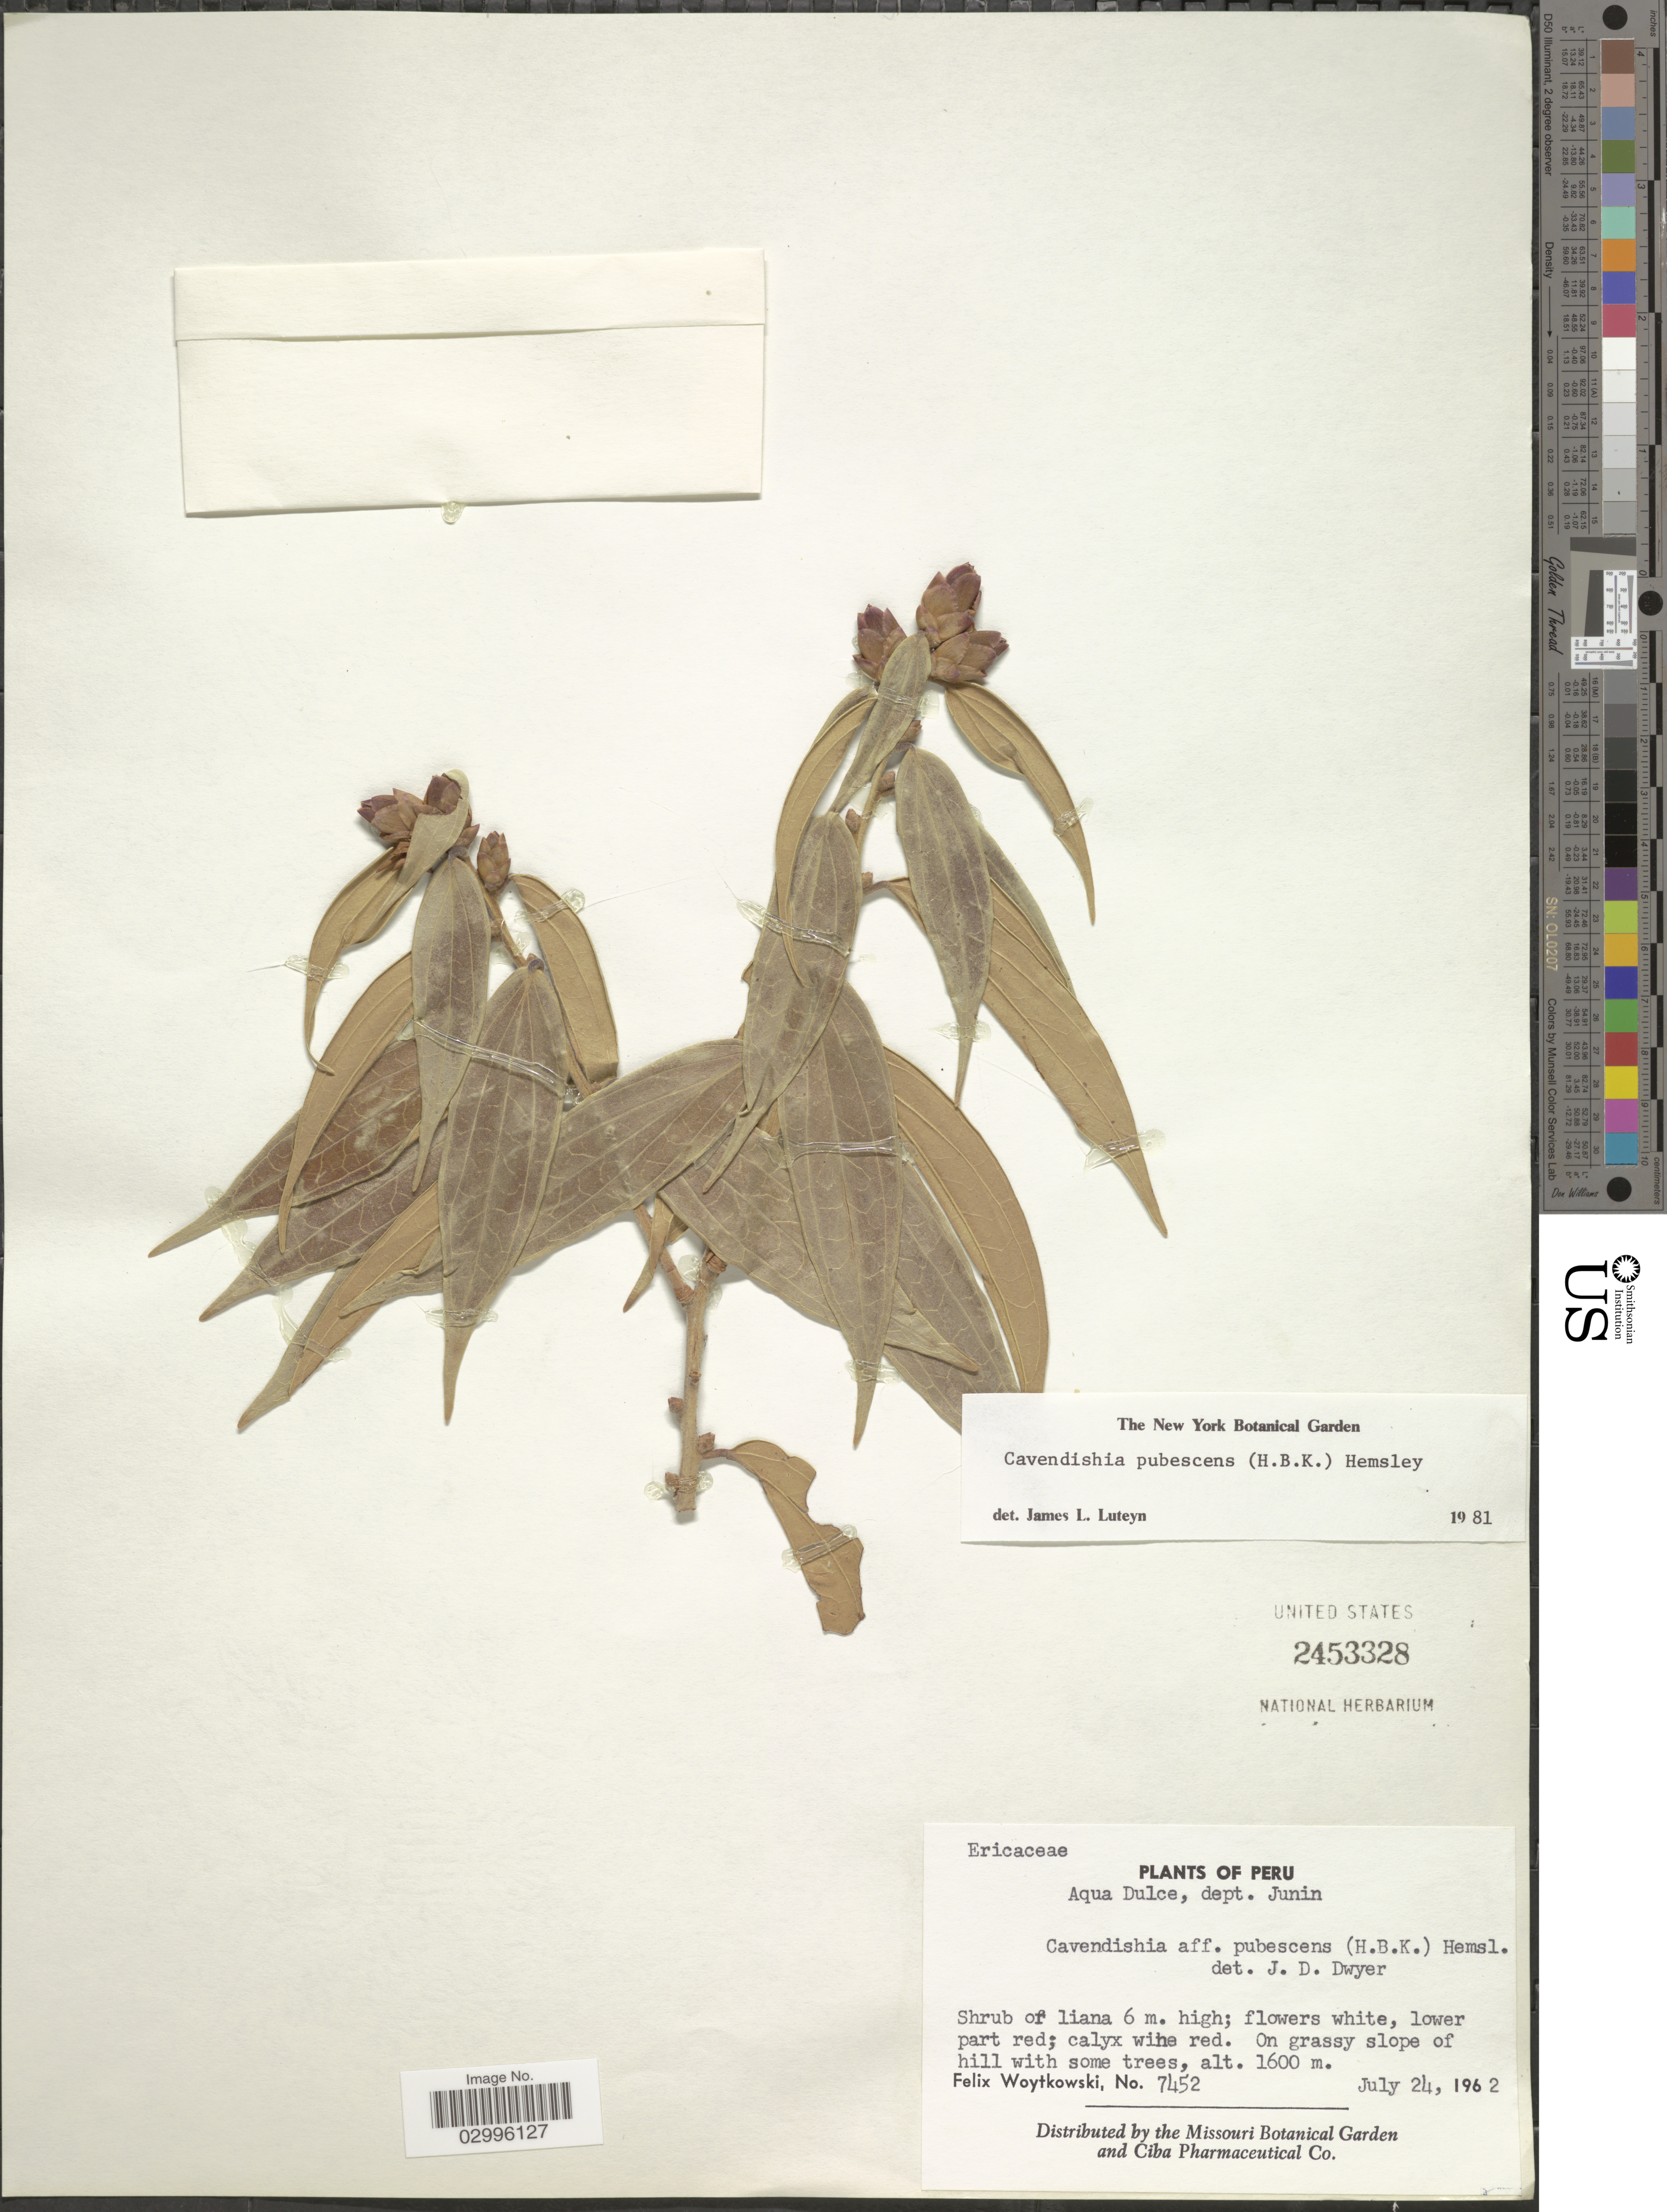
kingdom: Plantae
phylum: Tracheophyta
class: Magnoliopsida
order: Ericales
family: Ericaceae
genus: Cavendishia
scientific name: Cavendishia pubescens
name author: (Kunth) Hemsl.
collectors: F. Woytkowski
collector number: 7452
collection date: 1962-07-24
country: Peru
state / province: Junín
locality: Aqua Dulce, dept. Junin.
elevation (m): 1600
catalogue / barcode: US 2453328